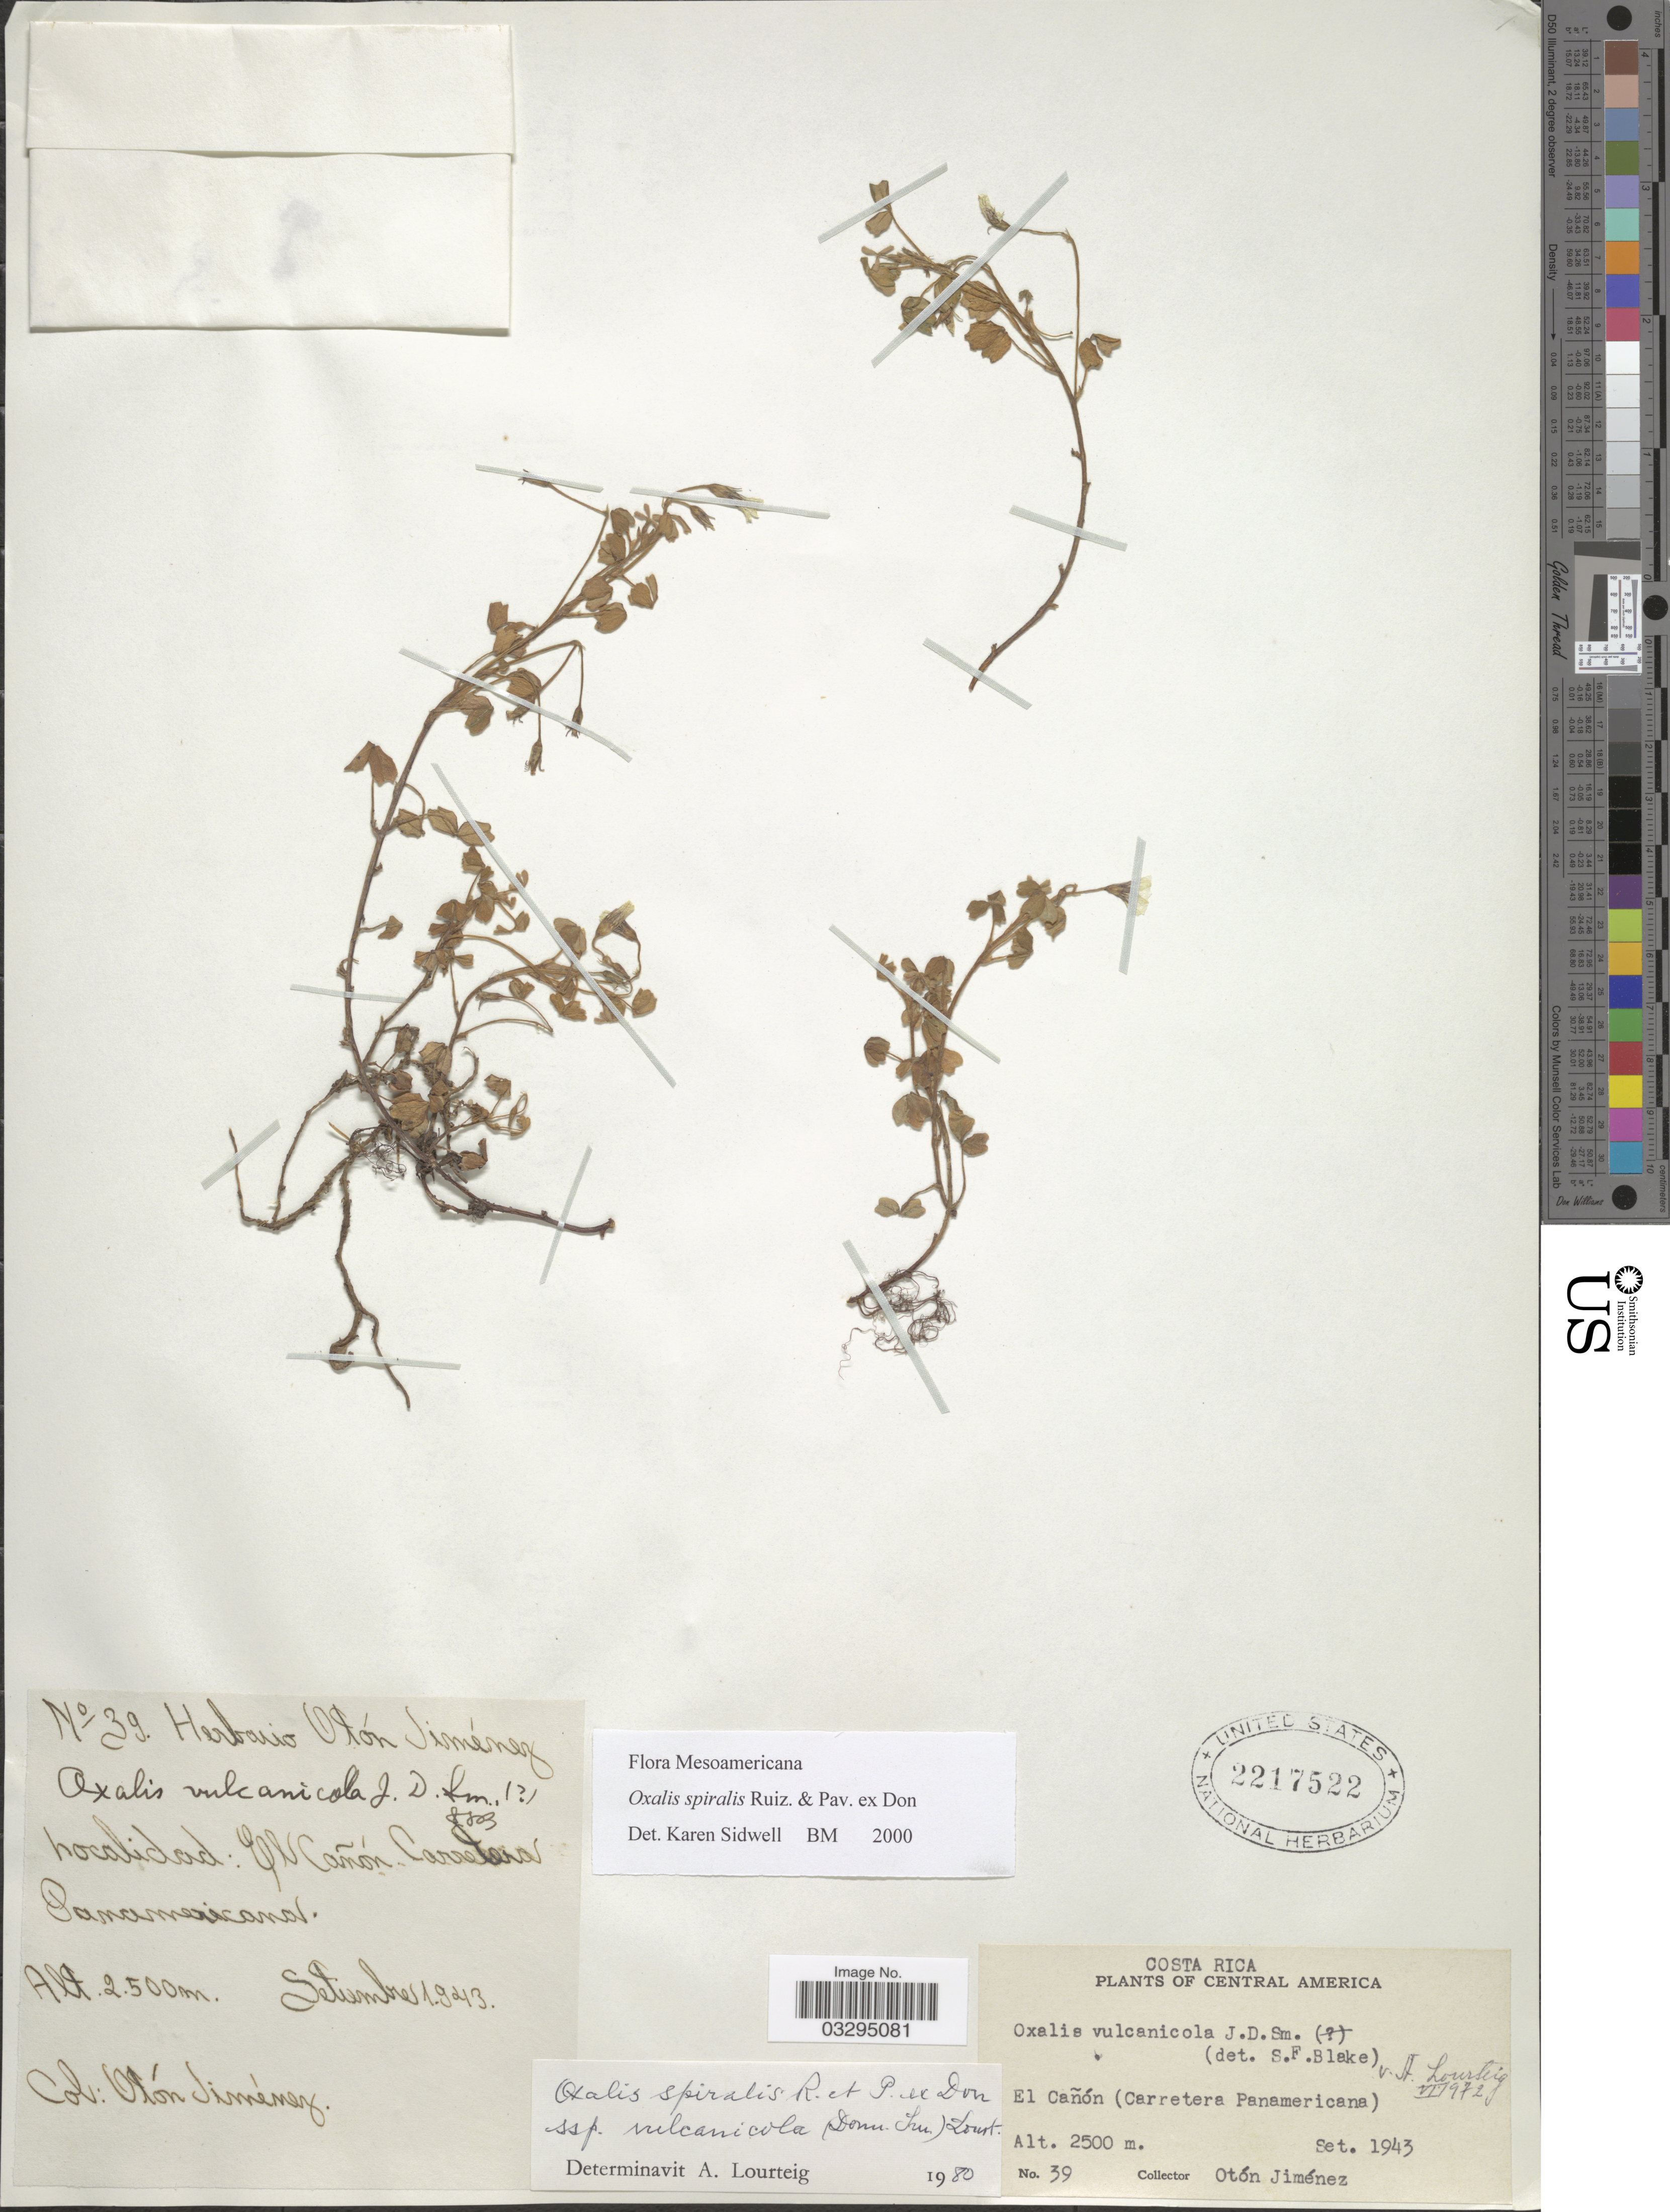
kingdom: Plantae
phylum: Tracheophyta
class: Magnoliopsida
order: Oxalidales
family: Oxalidaceae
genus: Oxalis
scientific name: Oxalis spiralis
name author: Ruiz & Pav. ex G. Don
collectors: O. Jimenez L.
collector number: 39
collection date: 1943-09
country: Costa Rica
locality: El Cañón (Carretera Panamericana).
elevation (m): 2500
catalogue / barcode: US 2217522